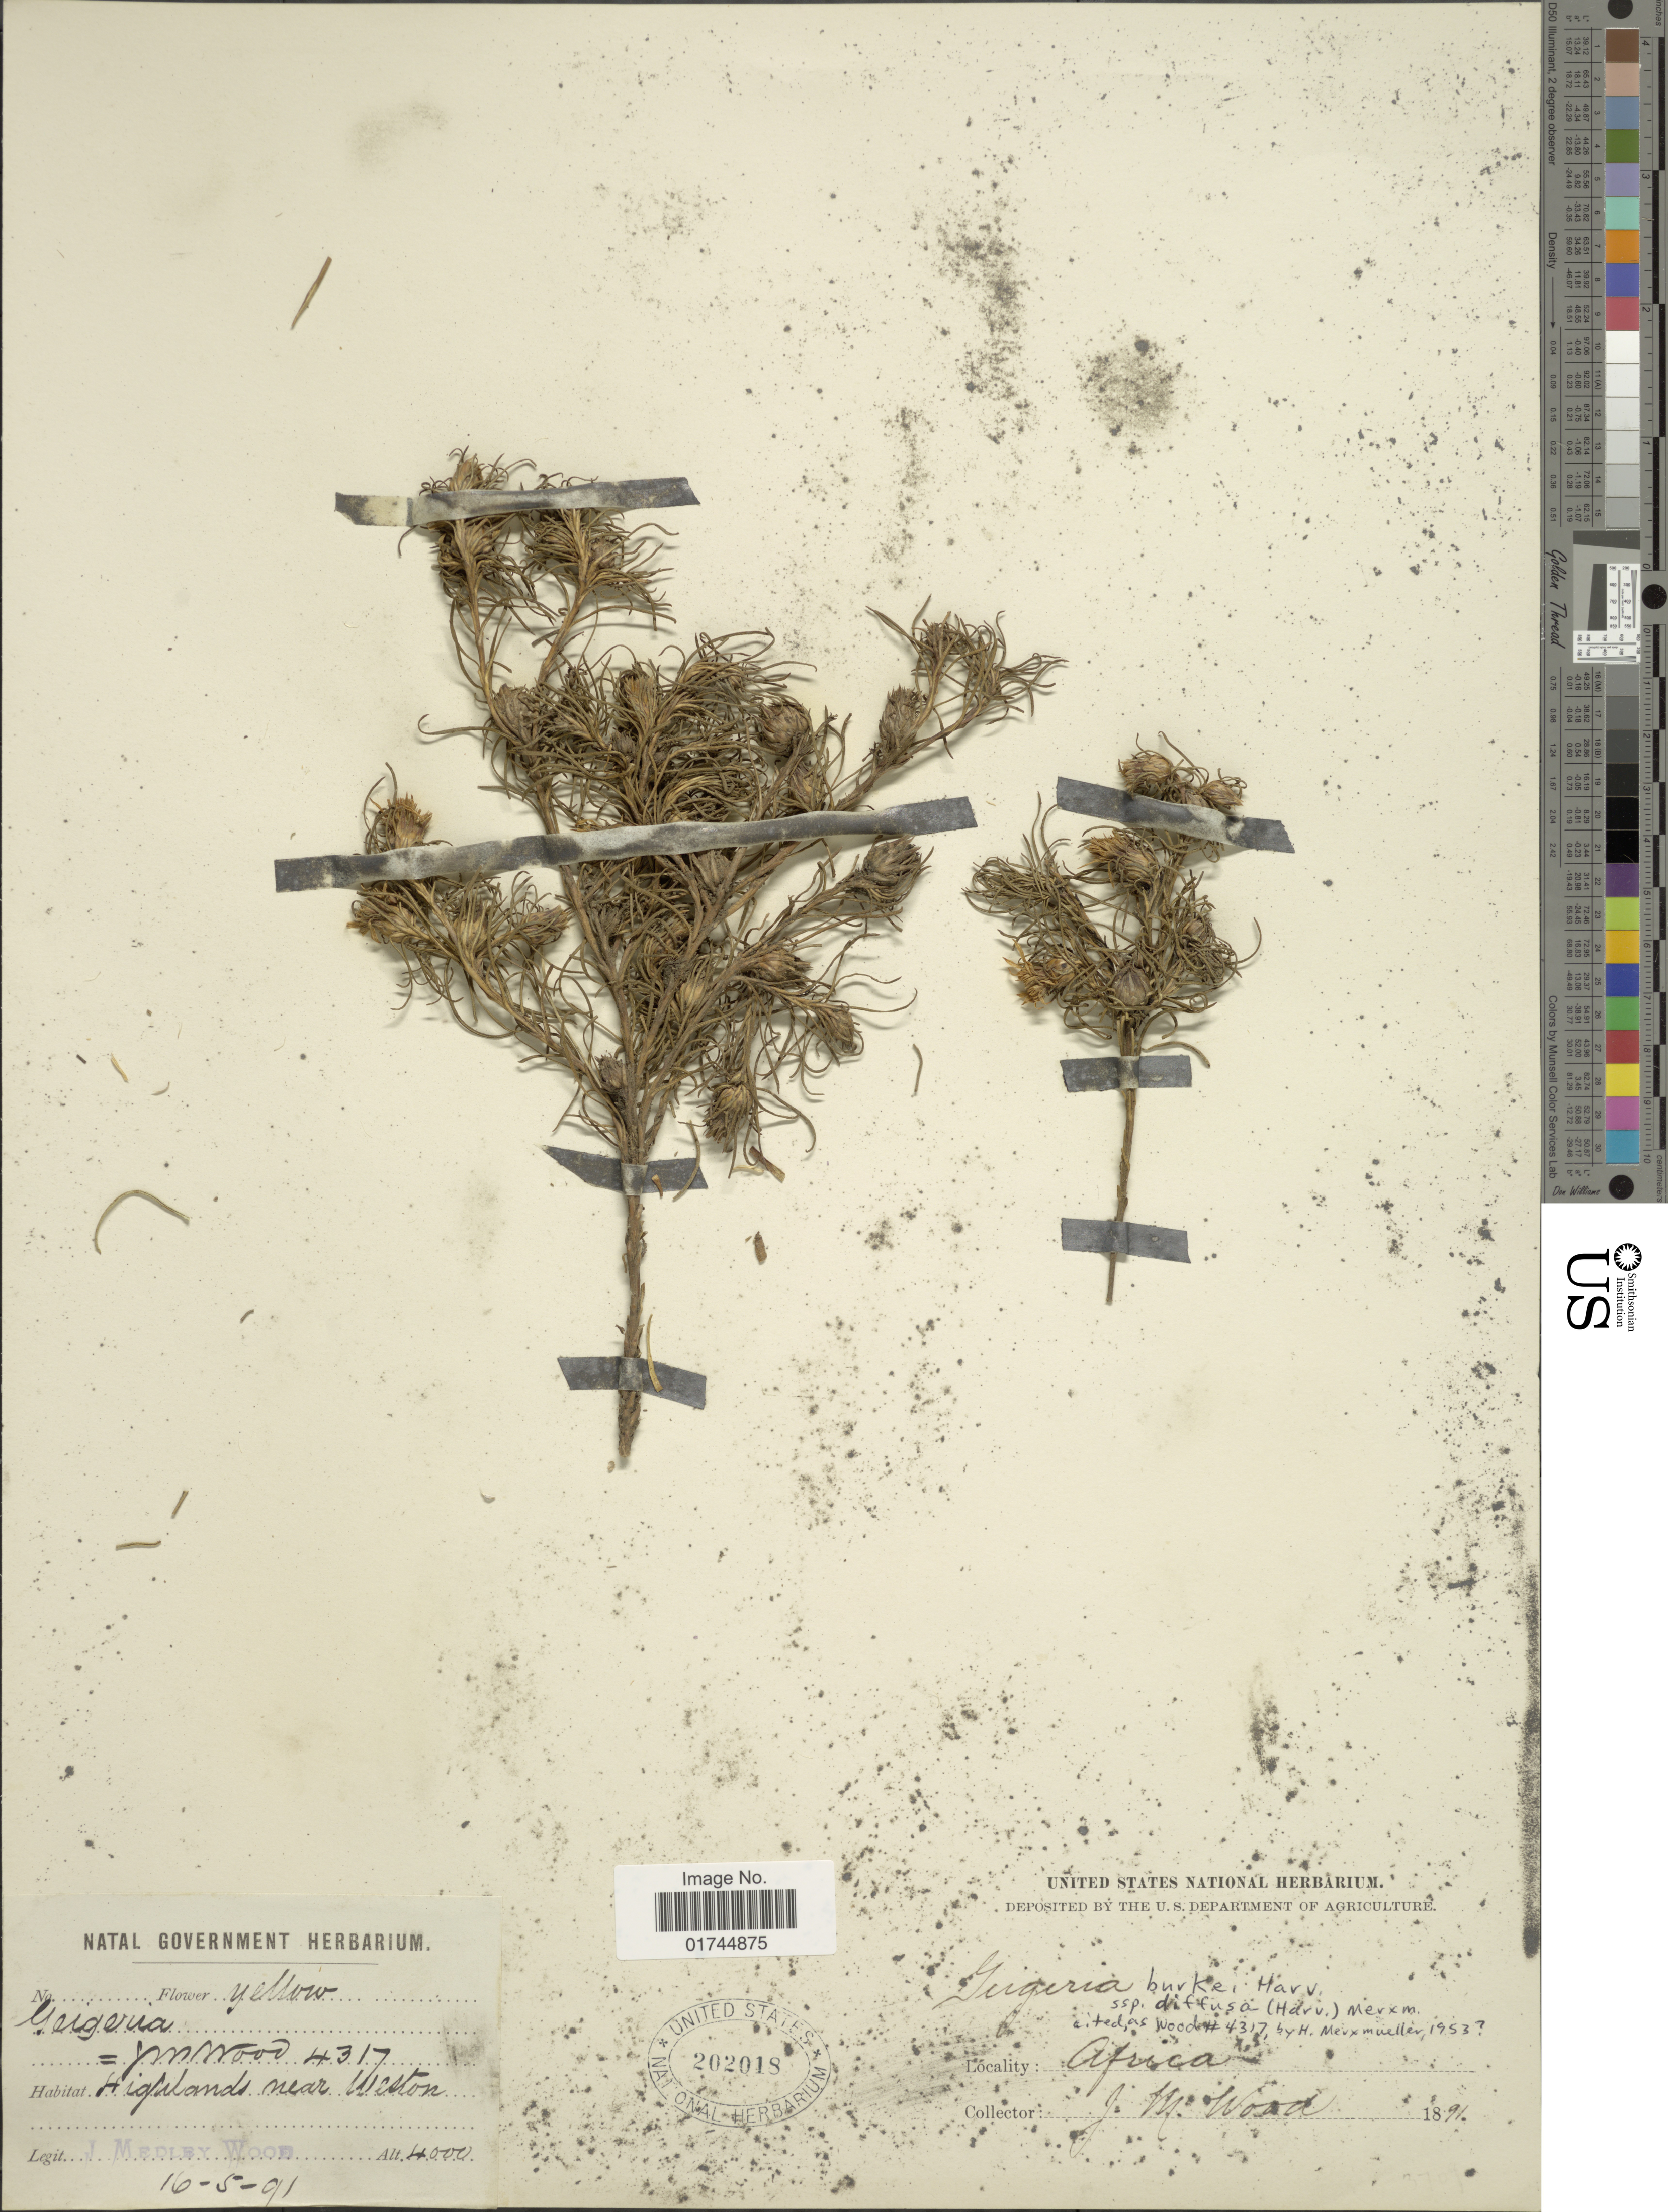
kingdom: Plantae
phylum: Tracheophyta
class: Magnoliopsida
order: Asterales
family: Asteraceae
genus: Geigeria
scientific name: Geigeria burkei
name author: Harv.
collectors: J. M. Wood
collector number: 4317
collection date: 1891-05-16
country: South Africa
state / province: KwaZulu-Natal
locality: Highlands near Weston.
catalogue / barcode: US 202018